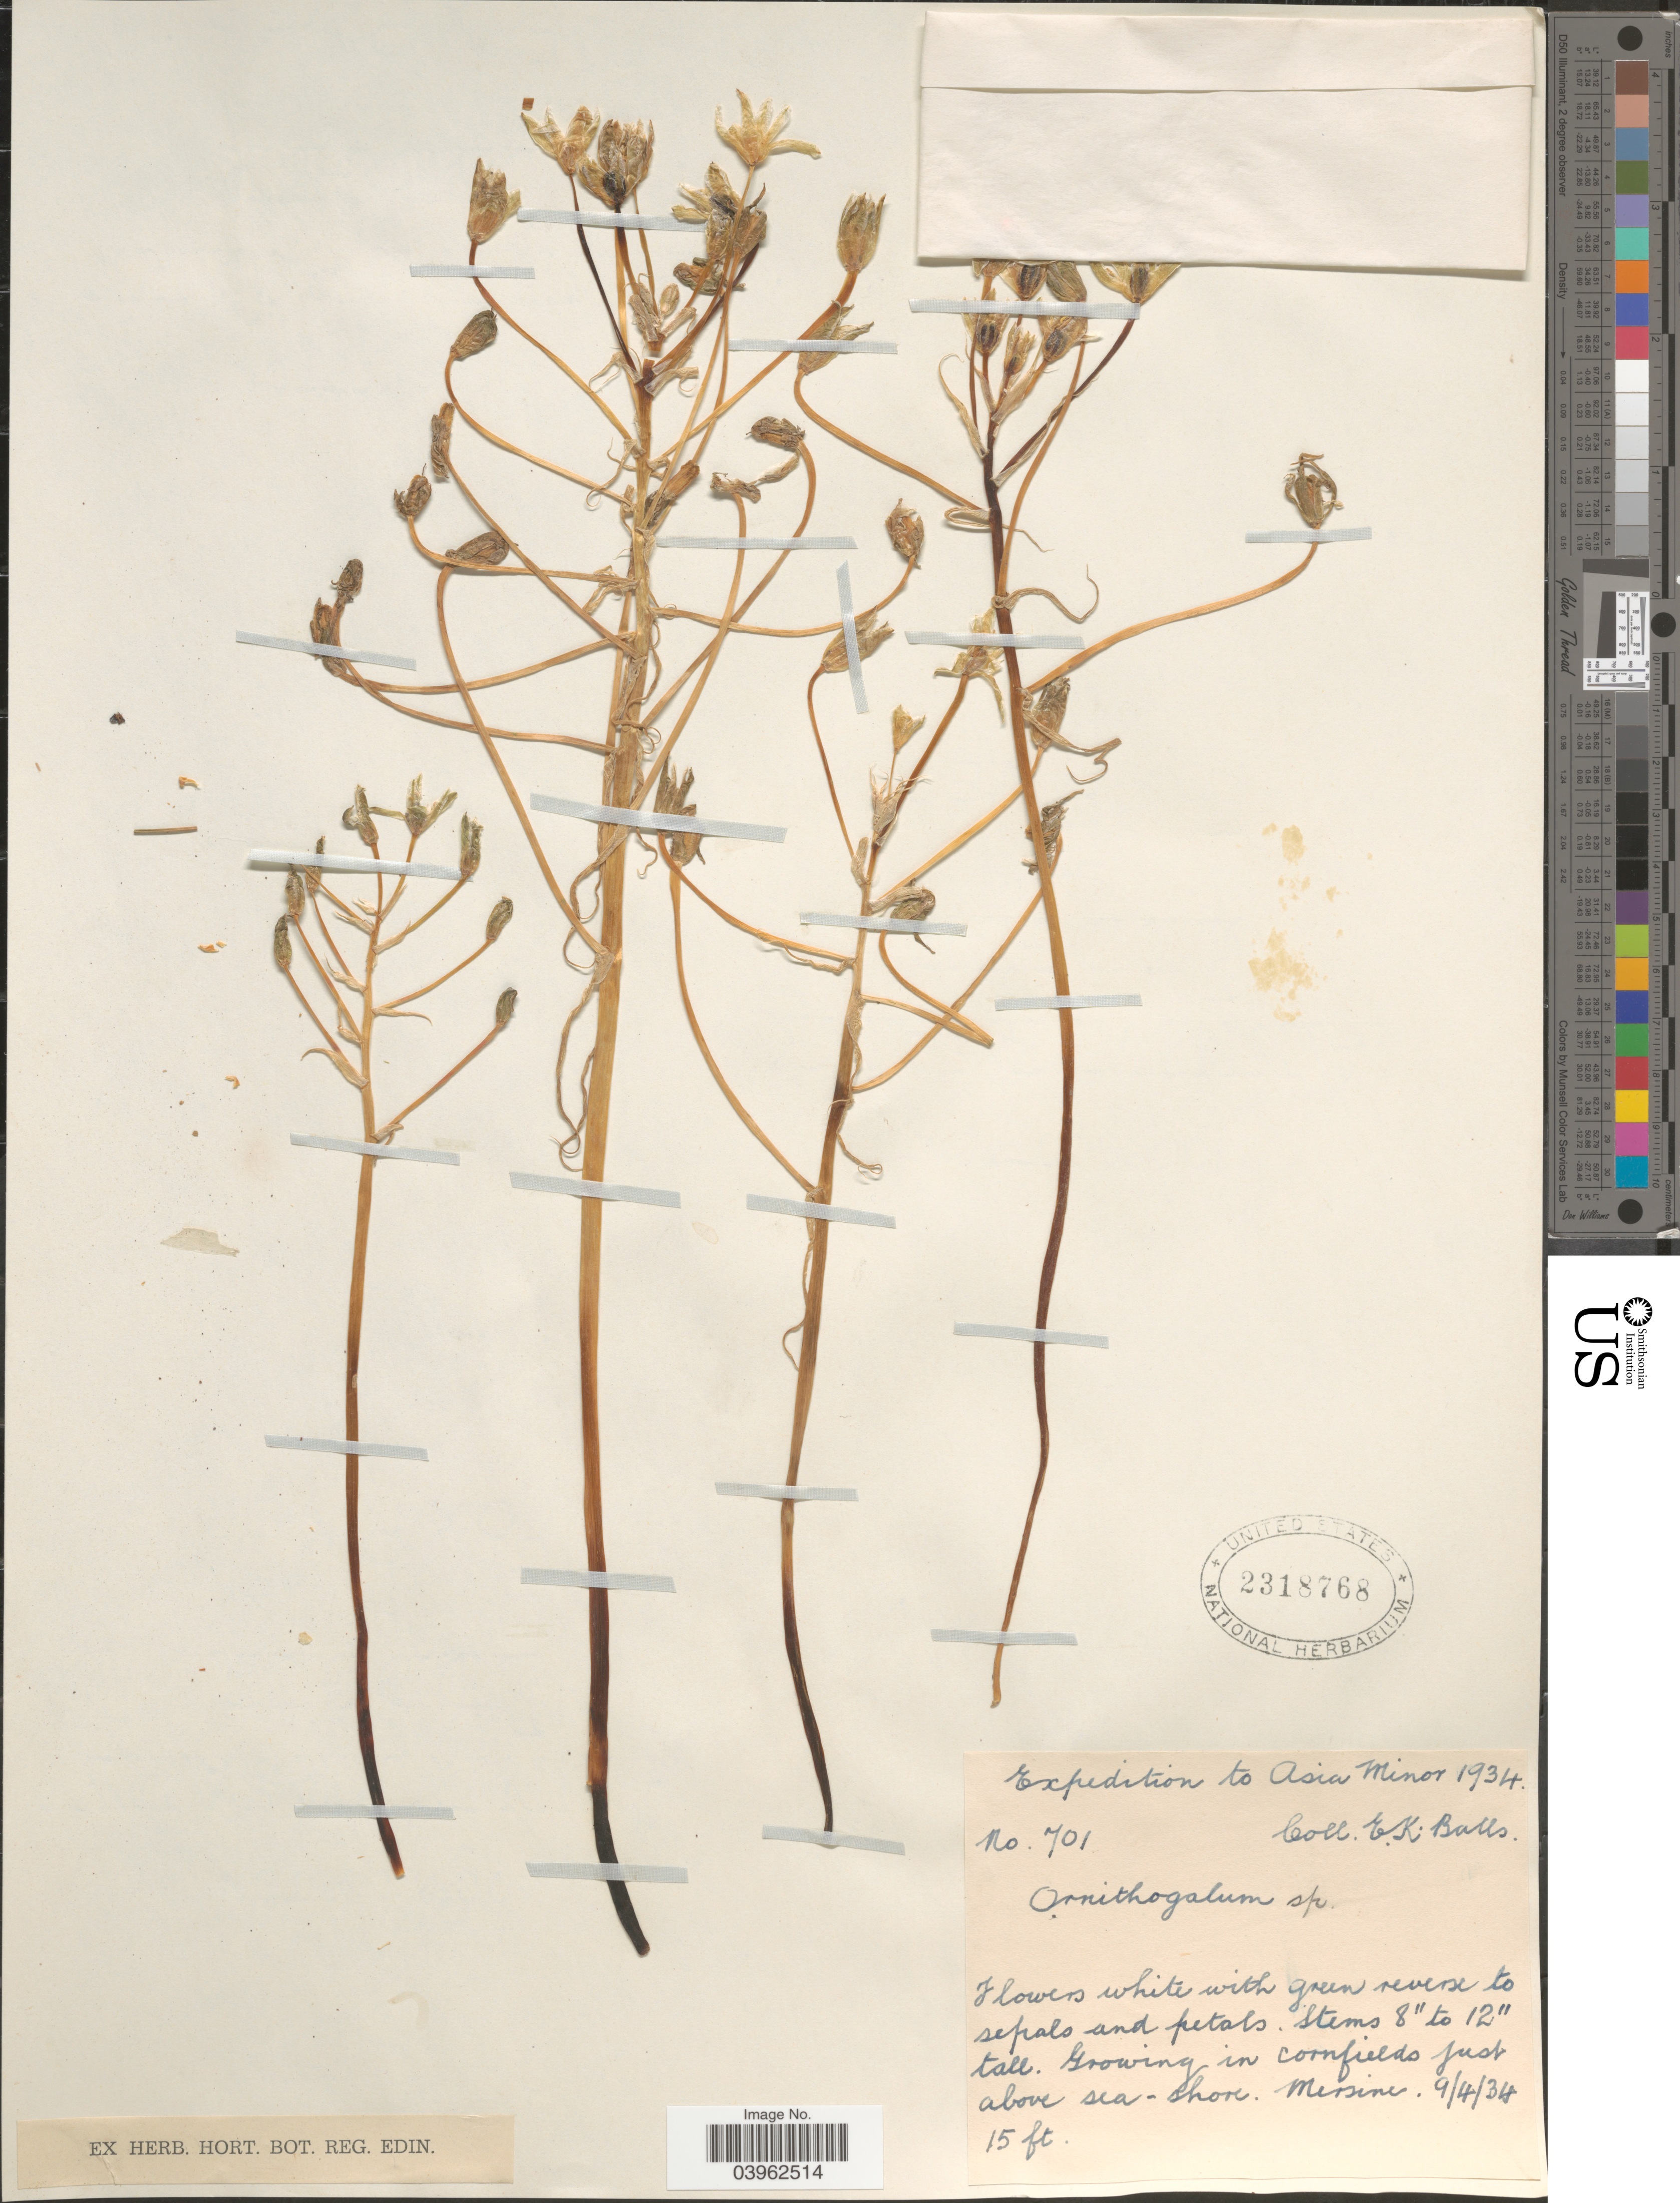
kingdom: Plantae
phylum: Tracheophyta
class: Liliopsida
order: Asparagales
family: Asparagaceae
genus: Ornithogalum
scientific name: Ornithogalum sp.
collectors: E. K. Balls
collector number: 701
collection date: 1934-04-09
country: Turkey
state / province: Mersin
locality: Asia Minor. Just above sea-shore. Mersine.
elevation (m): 5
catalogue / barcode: US 2318768